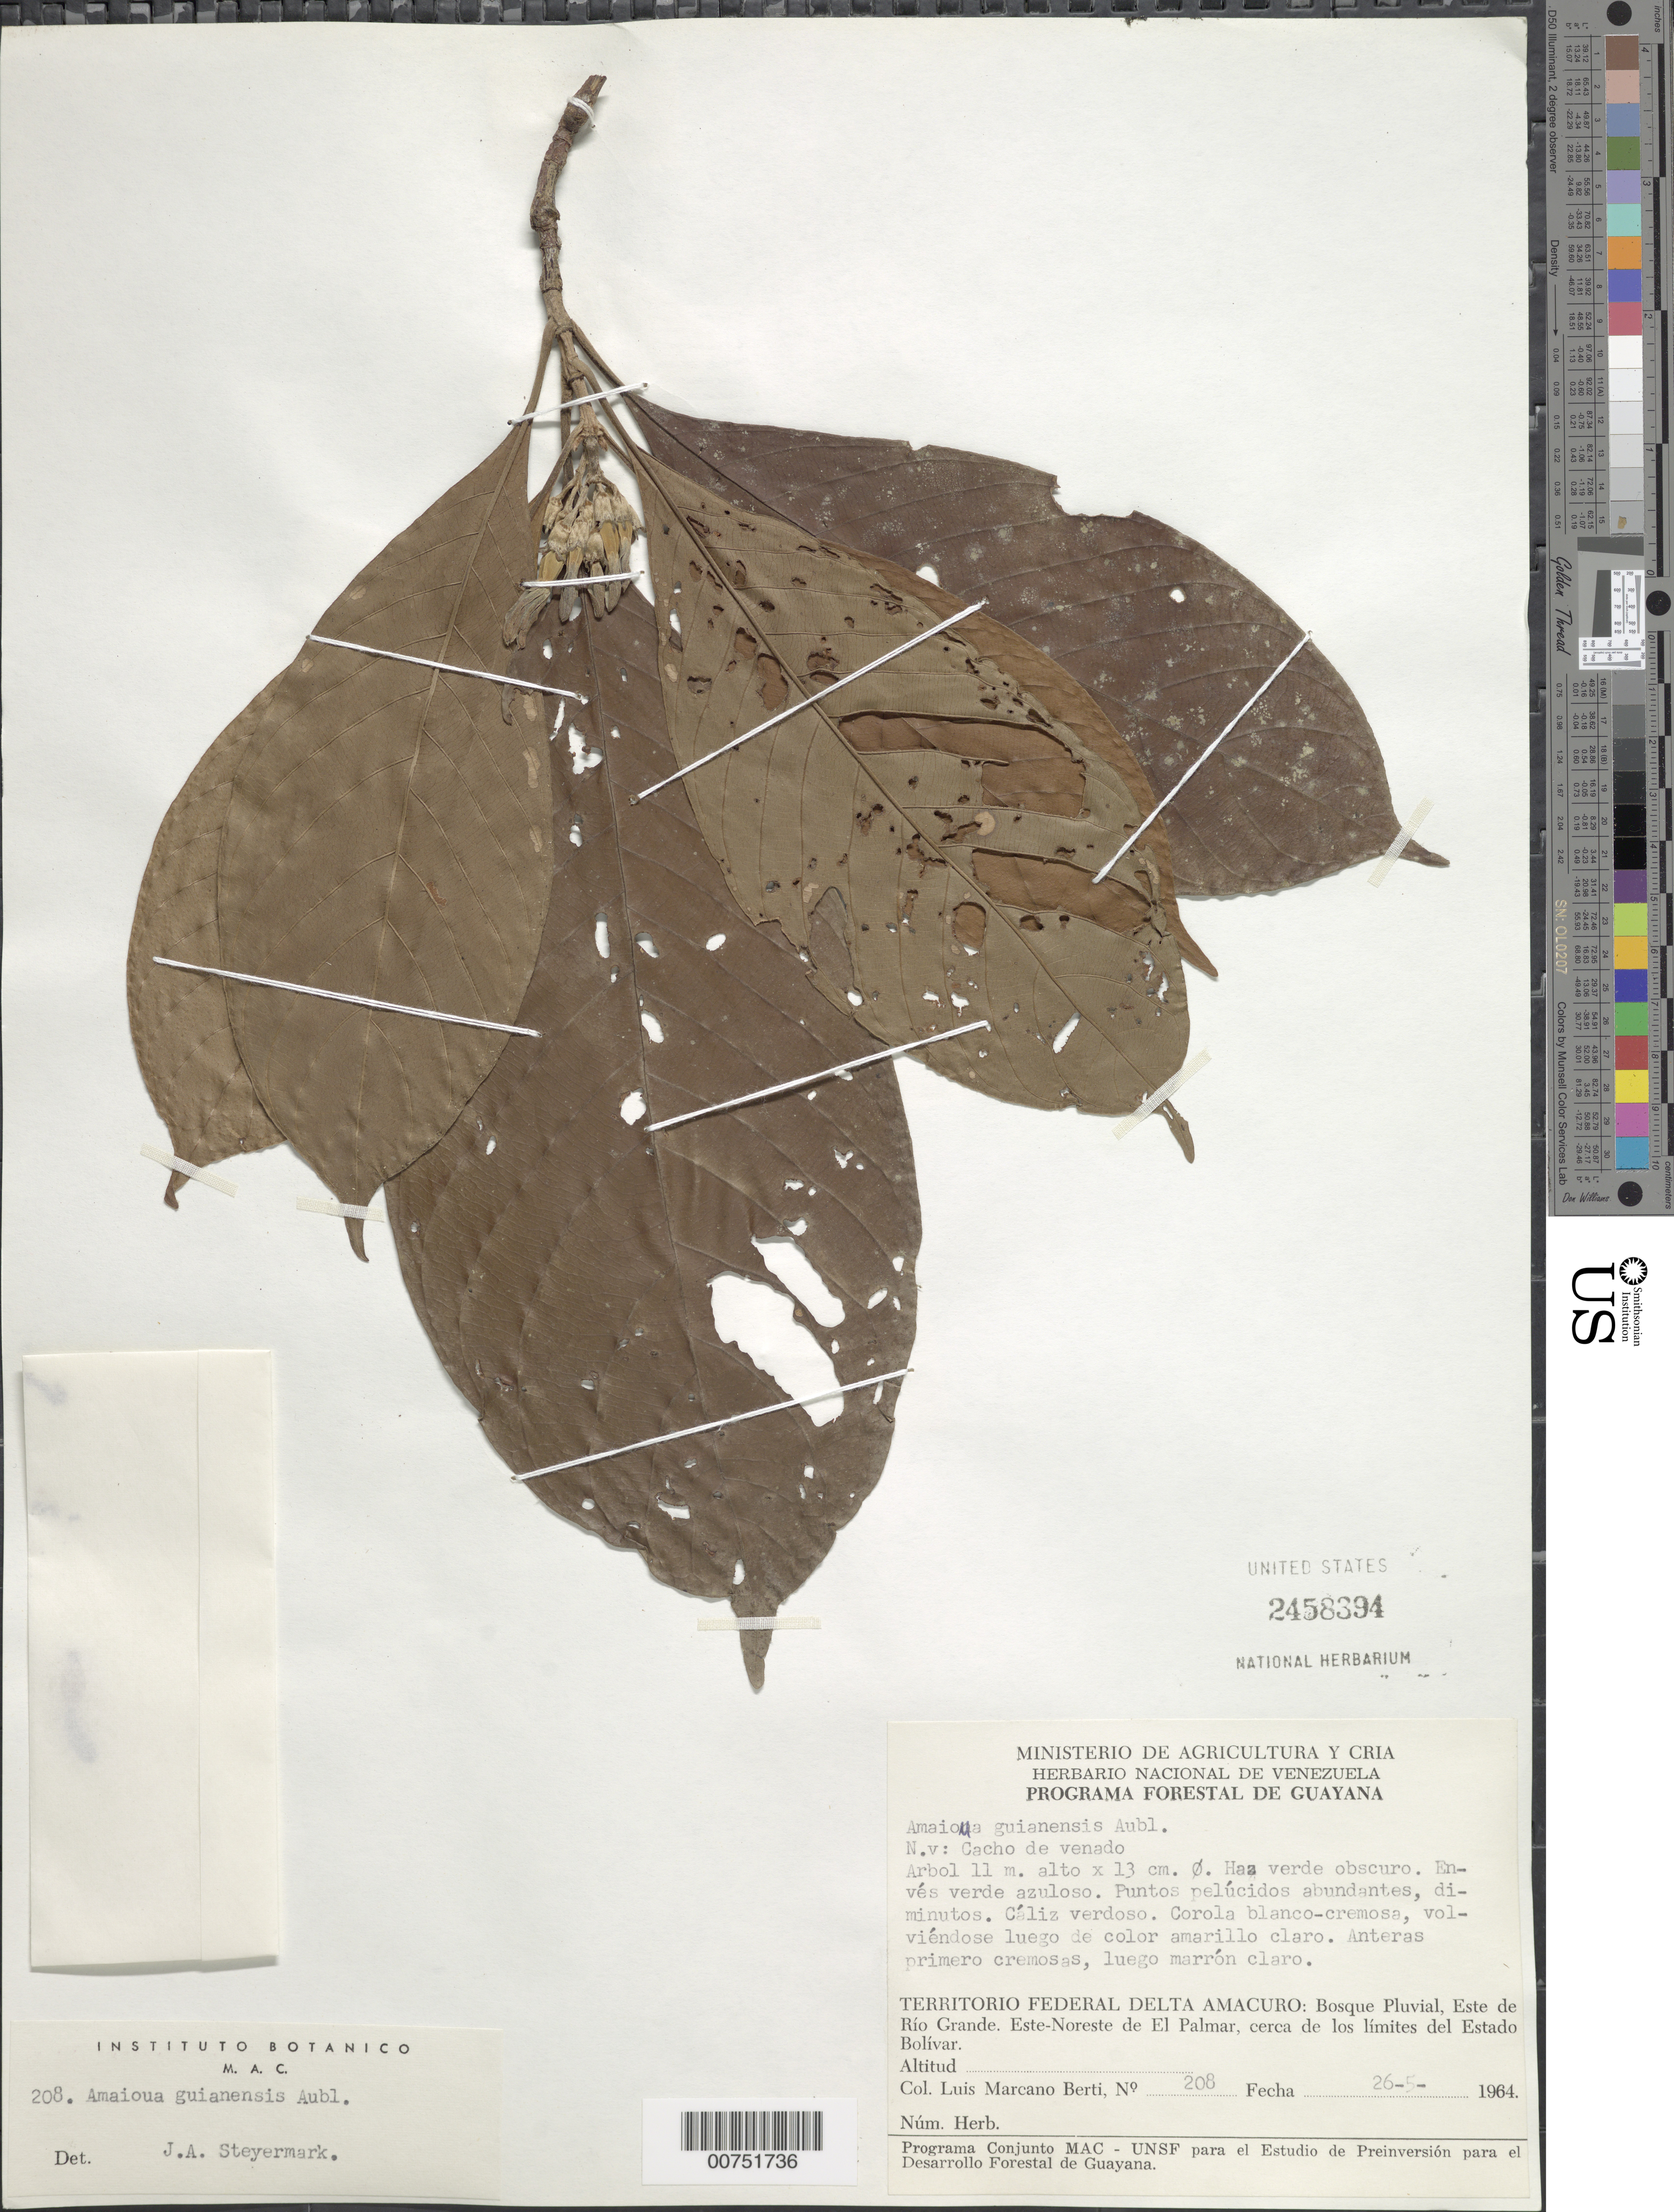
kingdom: Plantae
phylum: Tracheophyta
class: Magnoliopsida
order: Gentianales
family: Rubiaceae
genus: Amaioua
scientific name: Amaioua guianensis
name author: Aubl.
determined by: Steyermark, Julian A., (VEN)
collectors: L. Marcano-Berti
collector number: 208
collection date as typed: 26-May-64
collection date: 1964-05-26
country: Venezuela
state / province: Delta Amacuro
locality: Este de Río Grande, ENE de El Palmar, cerca de los limites del Estado Bolívar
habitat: Bosque pluvial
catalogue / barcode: US 2458394